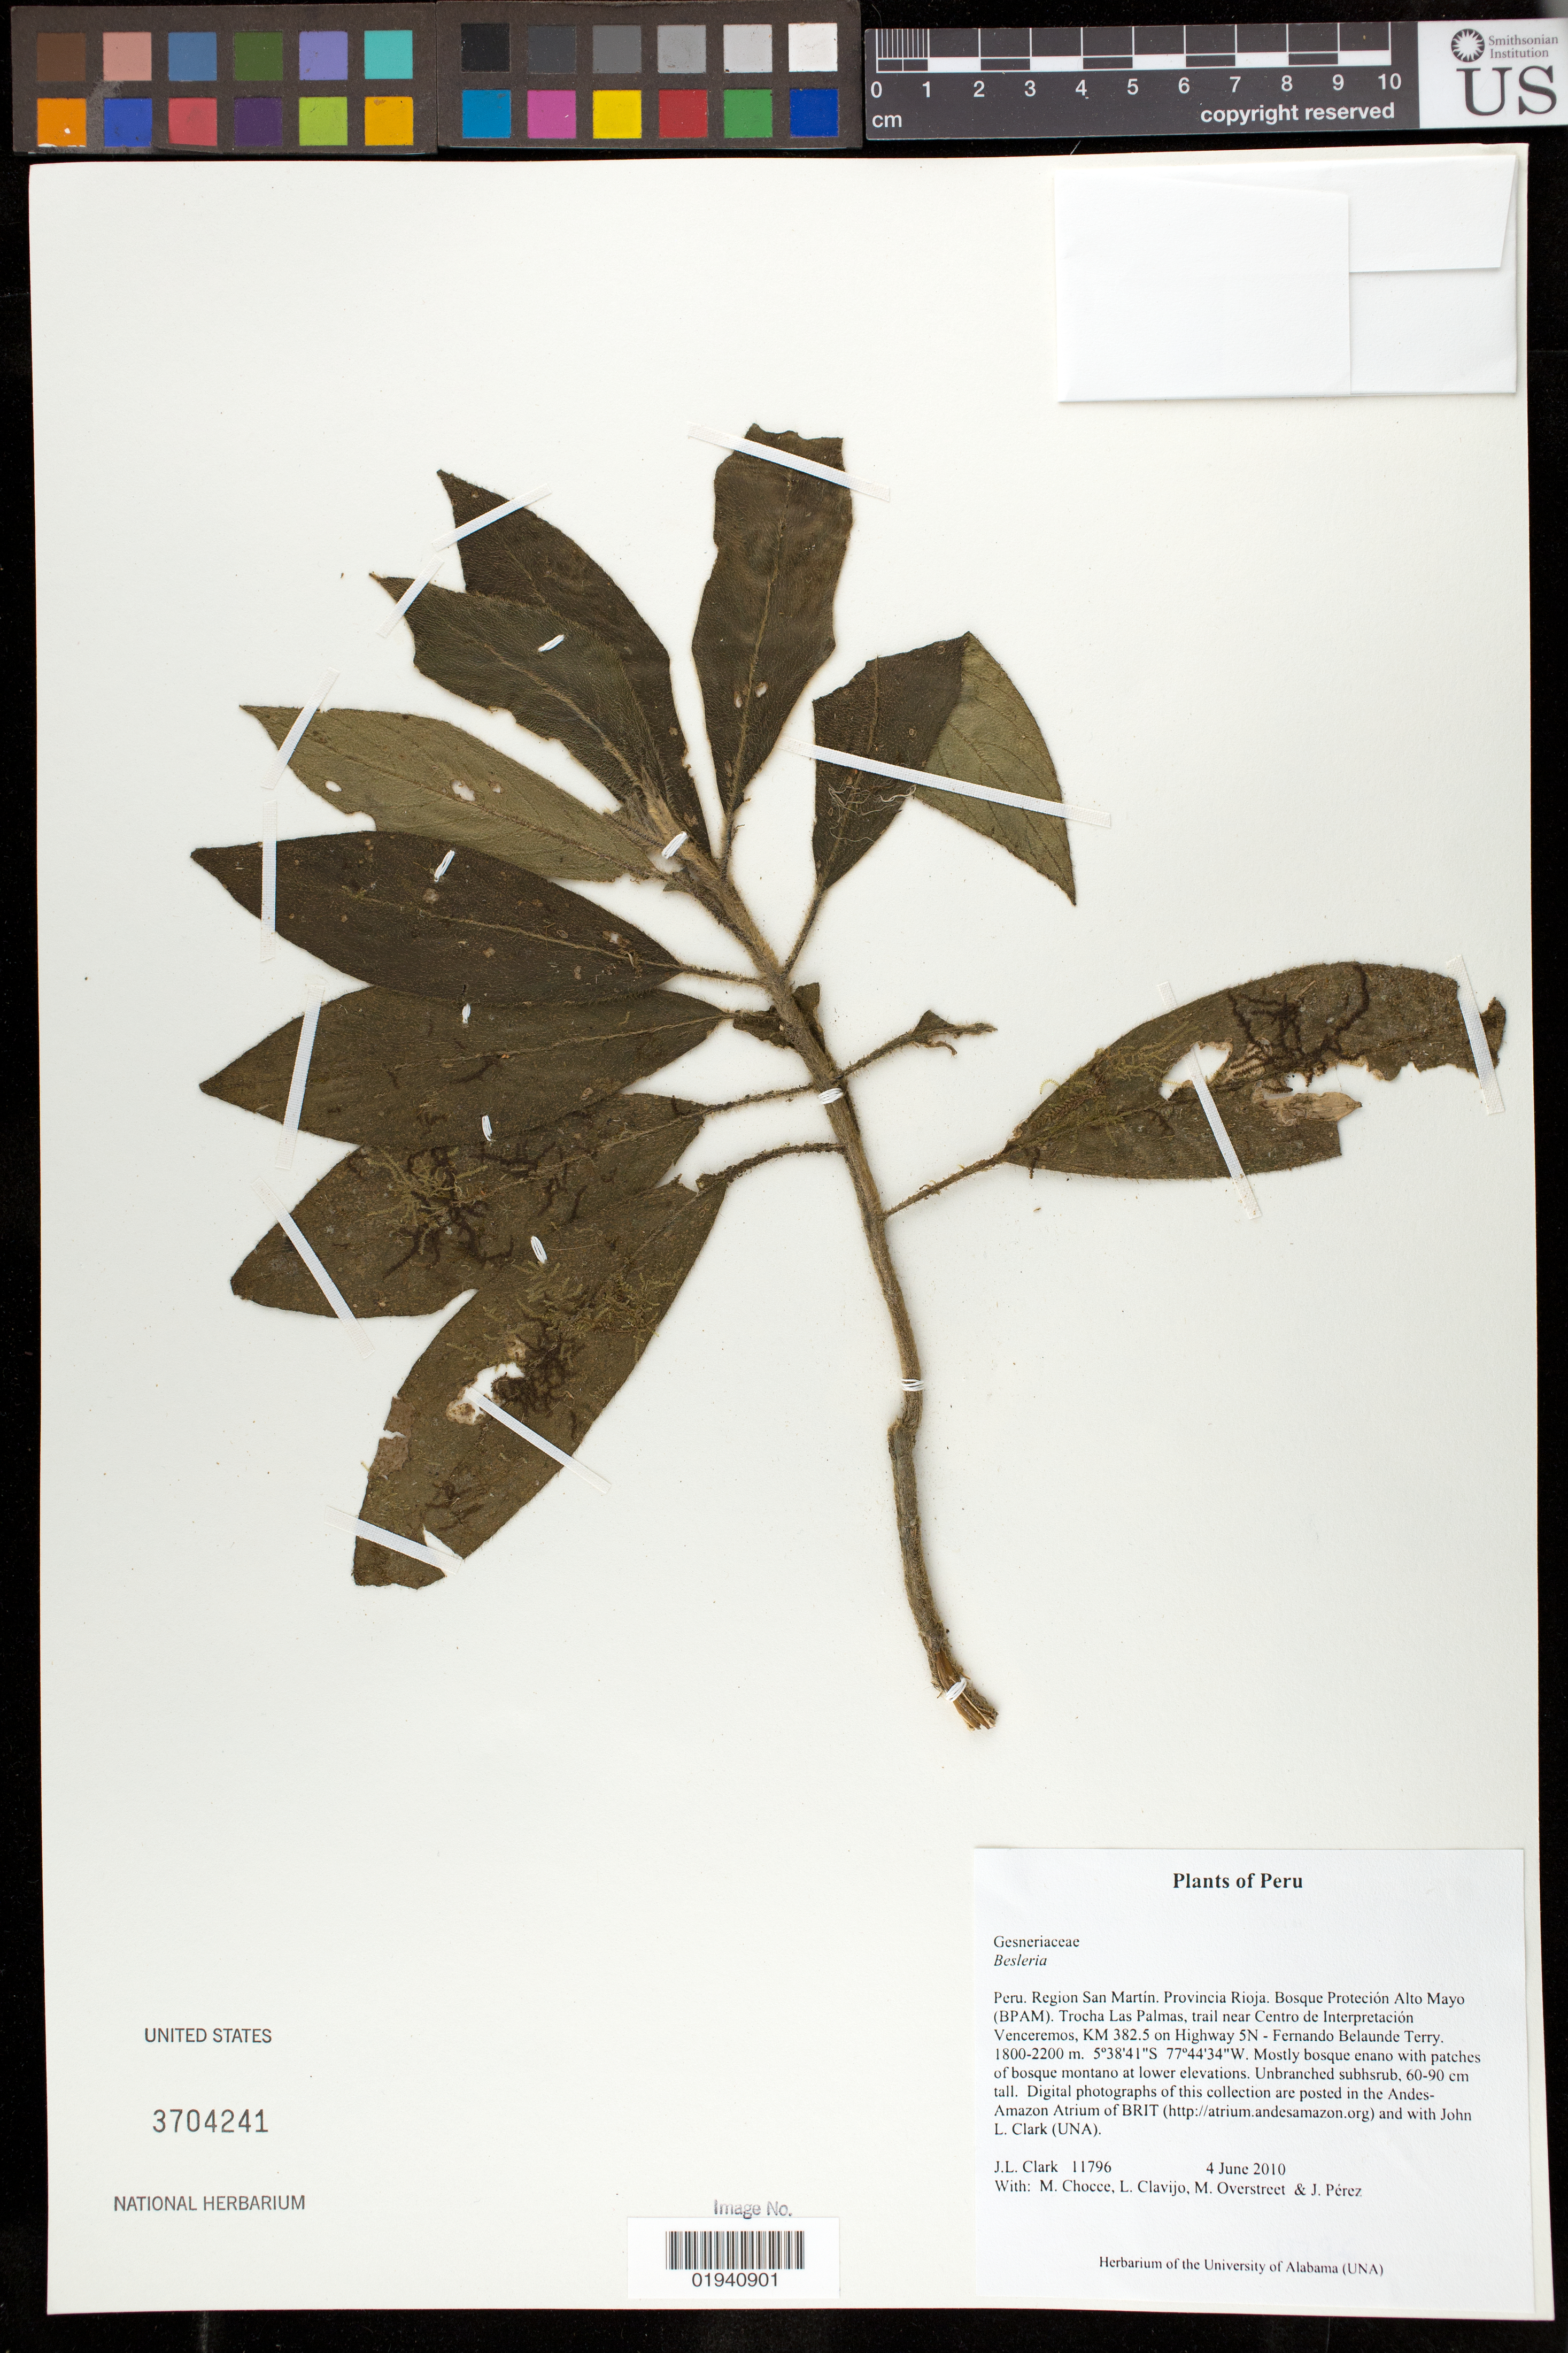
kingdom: Plantae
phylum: Tracheophyta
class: Magnoliopsida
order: Lamiales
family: Gesneriaceae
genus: Besleria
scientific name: Besleria sp.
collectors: J. L. Clark, M. Chocce, L. Clavijo, M. Overstreet & J. Perez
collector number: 11796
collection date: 2010-06-04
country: Peru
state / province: San Martín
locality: Peru. Region San Martin. Provincia Rioja. Bosque Protecion Alto Mayo (BPAM). Trocha Las Palmas, trail near Centro de Interpretacion Venceremos, KM 382.5 on Highway 5N - Fernando Belaunde Terry.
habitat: Mostly bosque enano with patches of bosque montano at lower elevations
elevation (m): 1800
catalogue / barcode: US 3704241